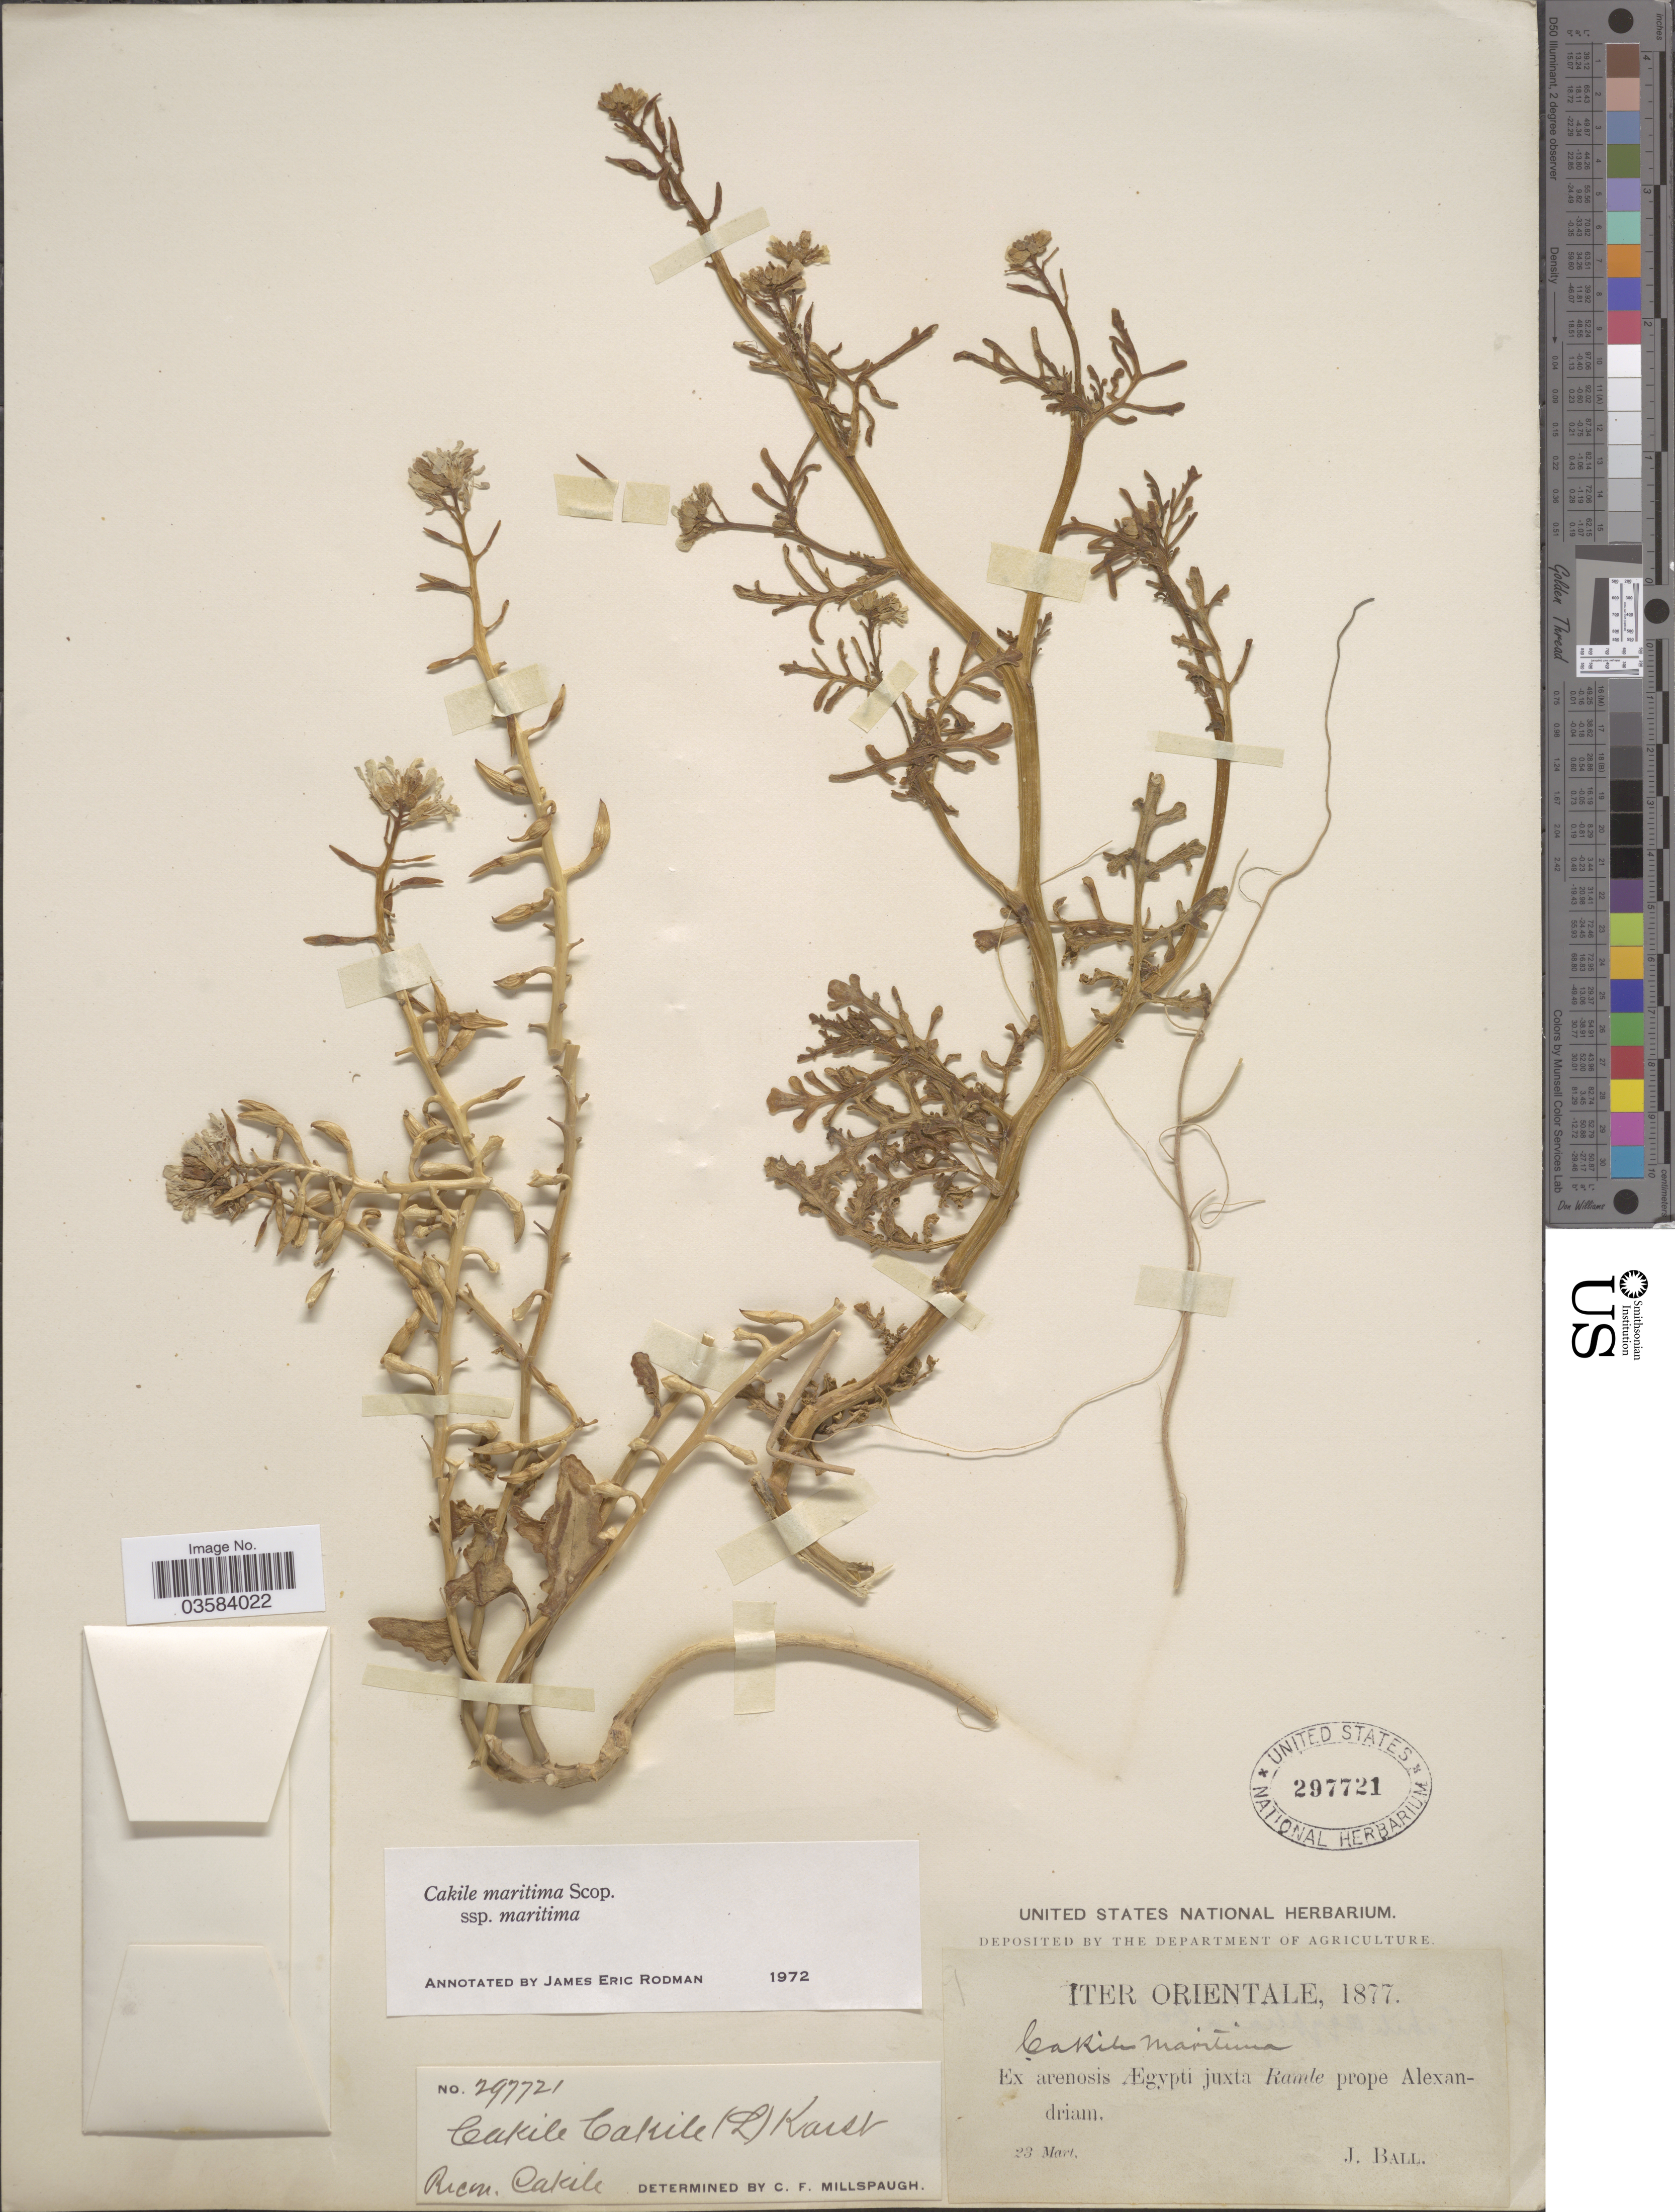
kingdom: Plantae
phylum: Tracheophyta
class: Magnoliopsida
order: Brassicales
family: Brassicaceae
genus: Cakile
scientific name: Cakile maritima subsp. maritima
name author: Scop.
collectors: J. Ball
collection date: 1877-03-23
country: Egypt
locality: Iter Orientale. Ex arenosis Ægypti juxta Ramde prope Alexandriam.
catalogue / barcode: US 297721